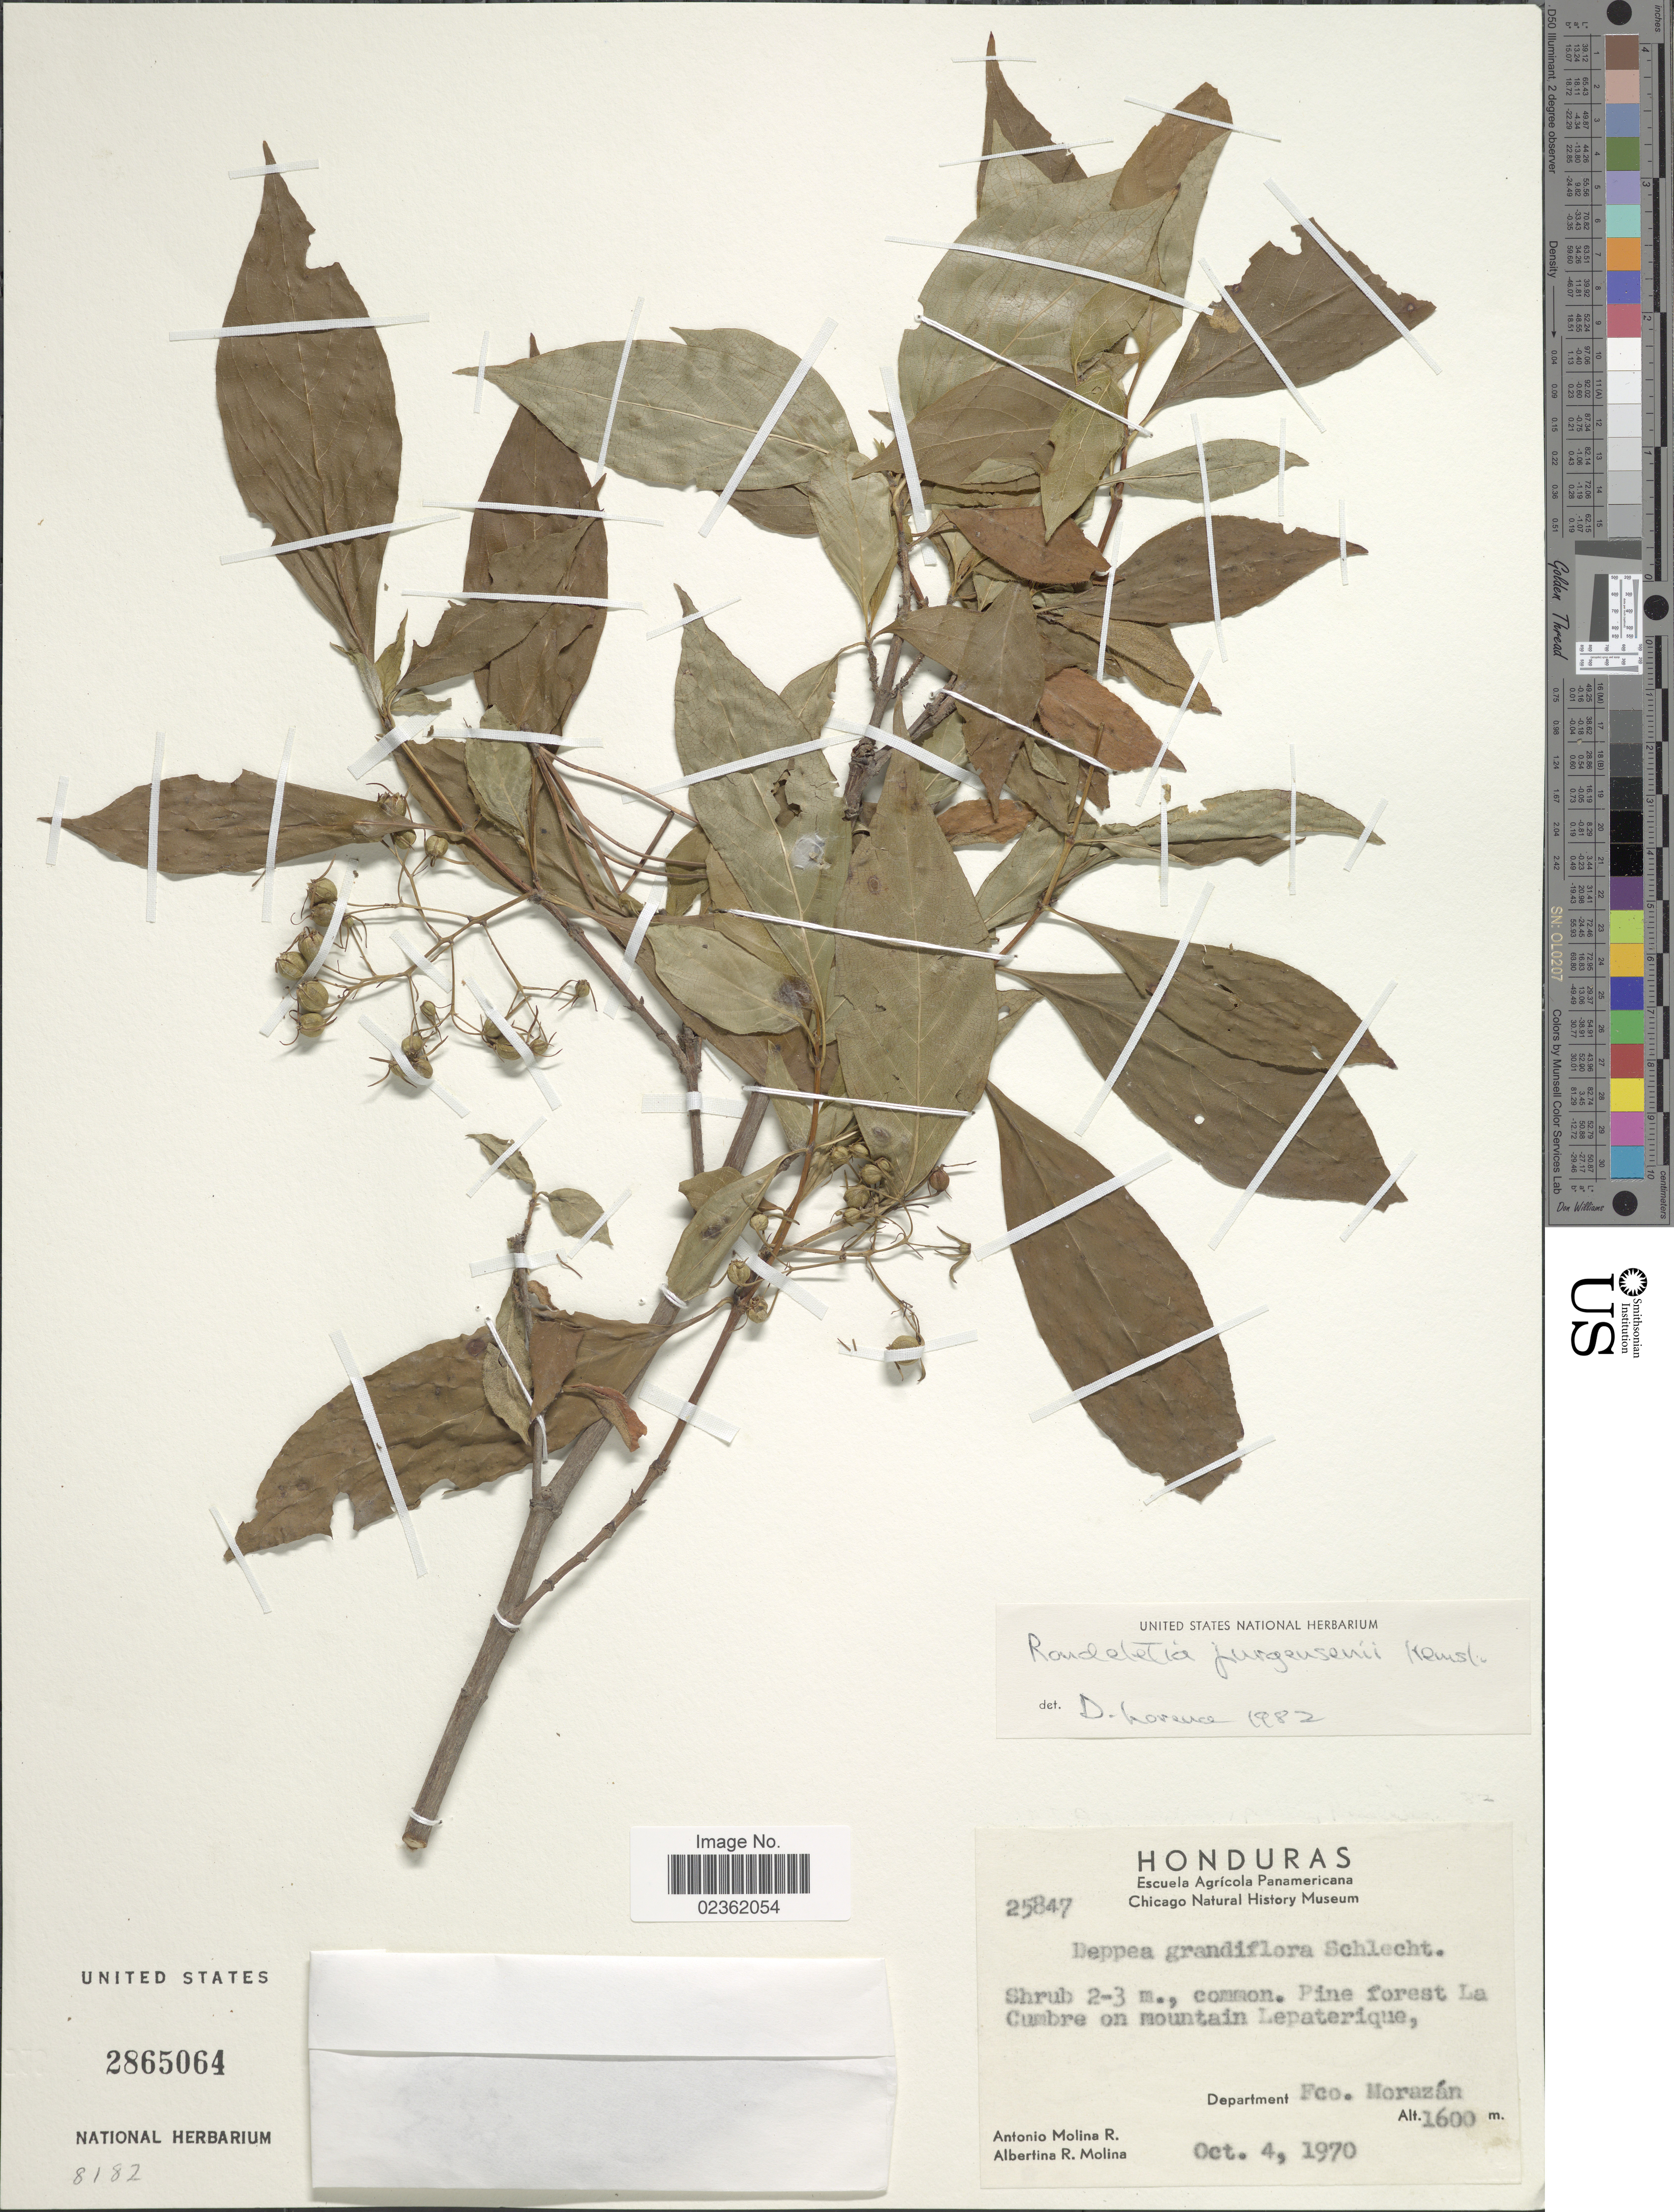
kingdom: Plantae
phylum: Tracheophyta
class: Magnoliopsida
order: Gentianales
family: Rubiaceae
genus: Rondeletia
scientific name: Rondeletia jurgensenii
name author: Hemsl.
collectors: A. Molina R. & A. R. Molina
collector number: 25847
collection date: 1970-10-04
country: Honduras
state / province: Fco. Morazán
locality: Pine forest La Cumbre on mountain Lepaterique.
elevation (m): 1600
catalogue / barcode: US 2865064